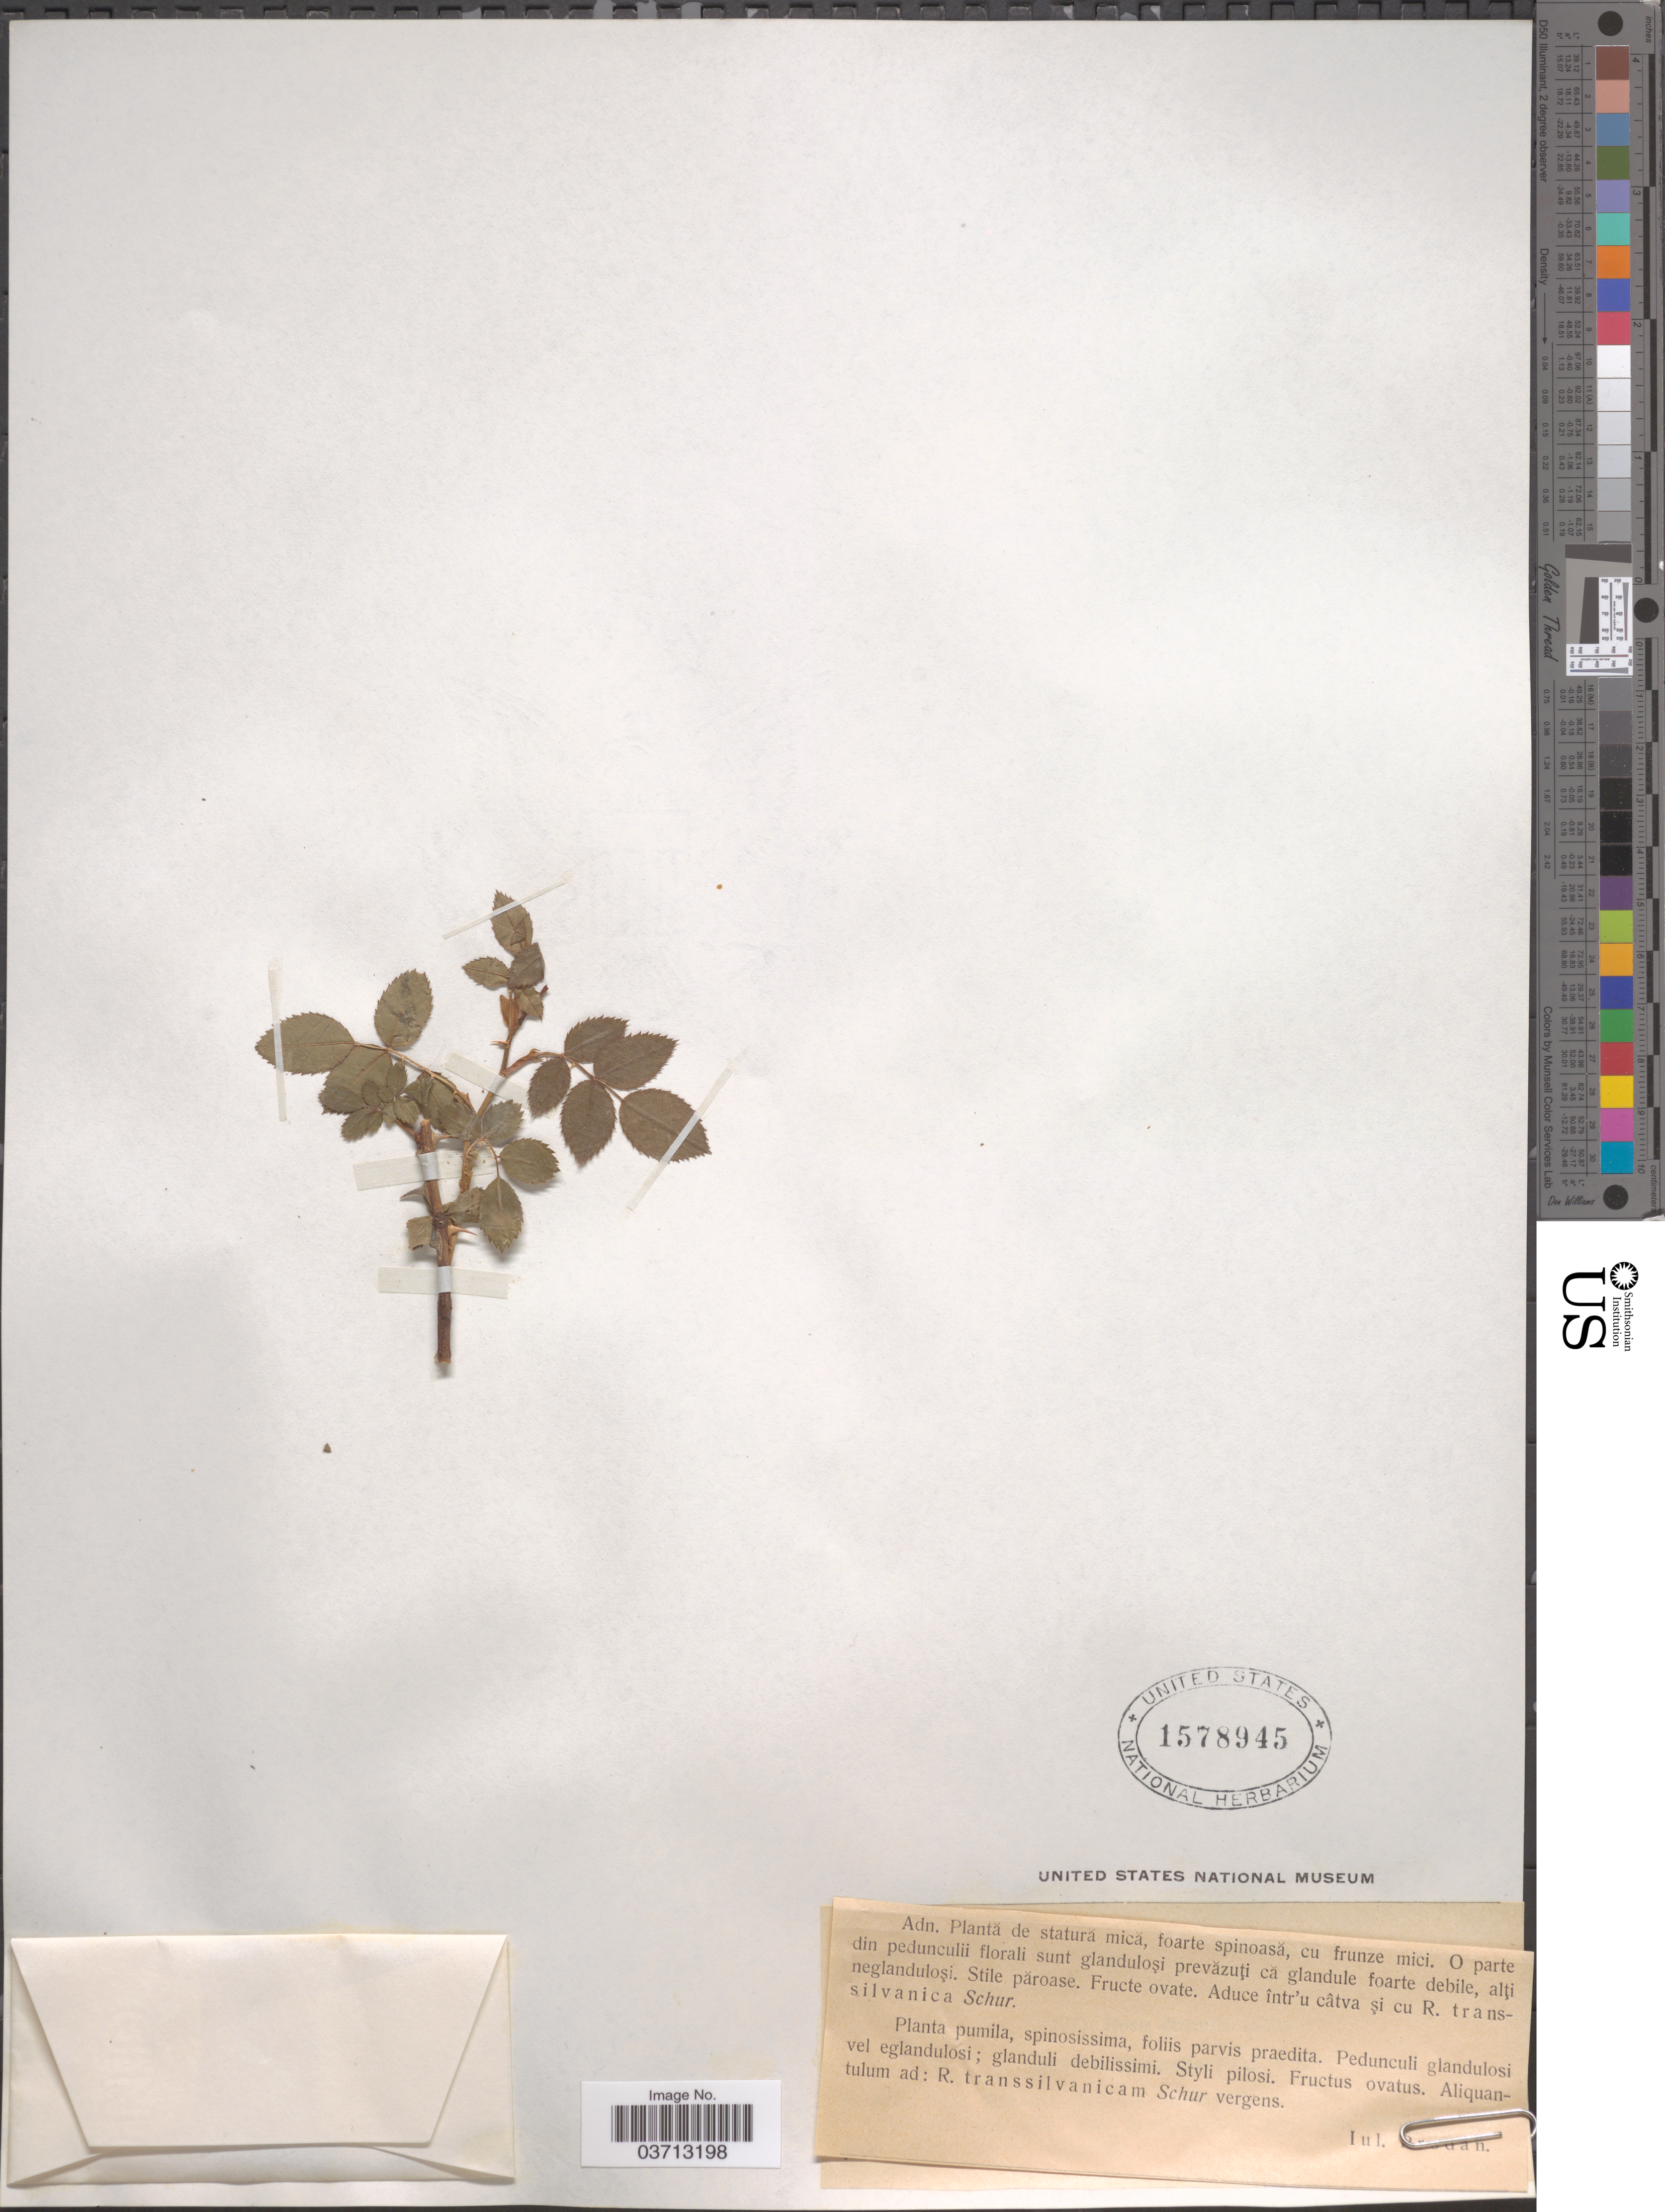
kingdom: Plantae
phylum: Tracheophyta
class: Magnoliopsida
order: Rosales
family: Rosaceae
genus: Rosa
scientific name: Rosa dumalis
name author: Bechst.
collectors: J. Prodan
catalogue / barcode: US 1578945